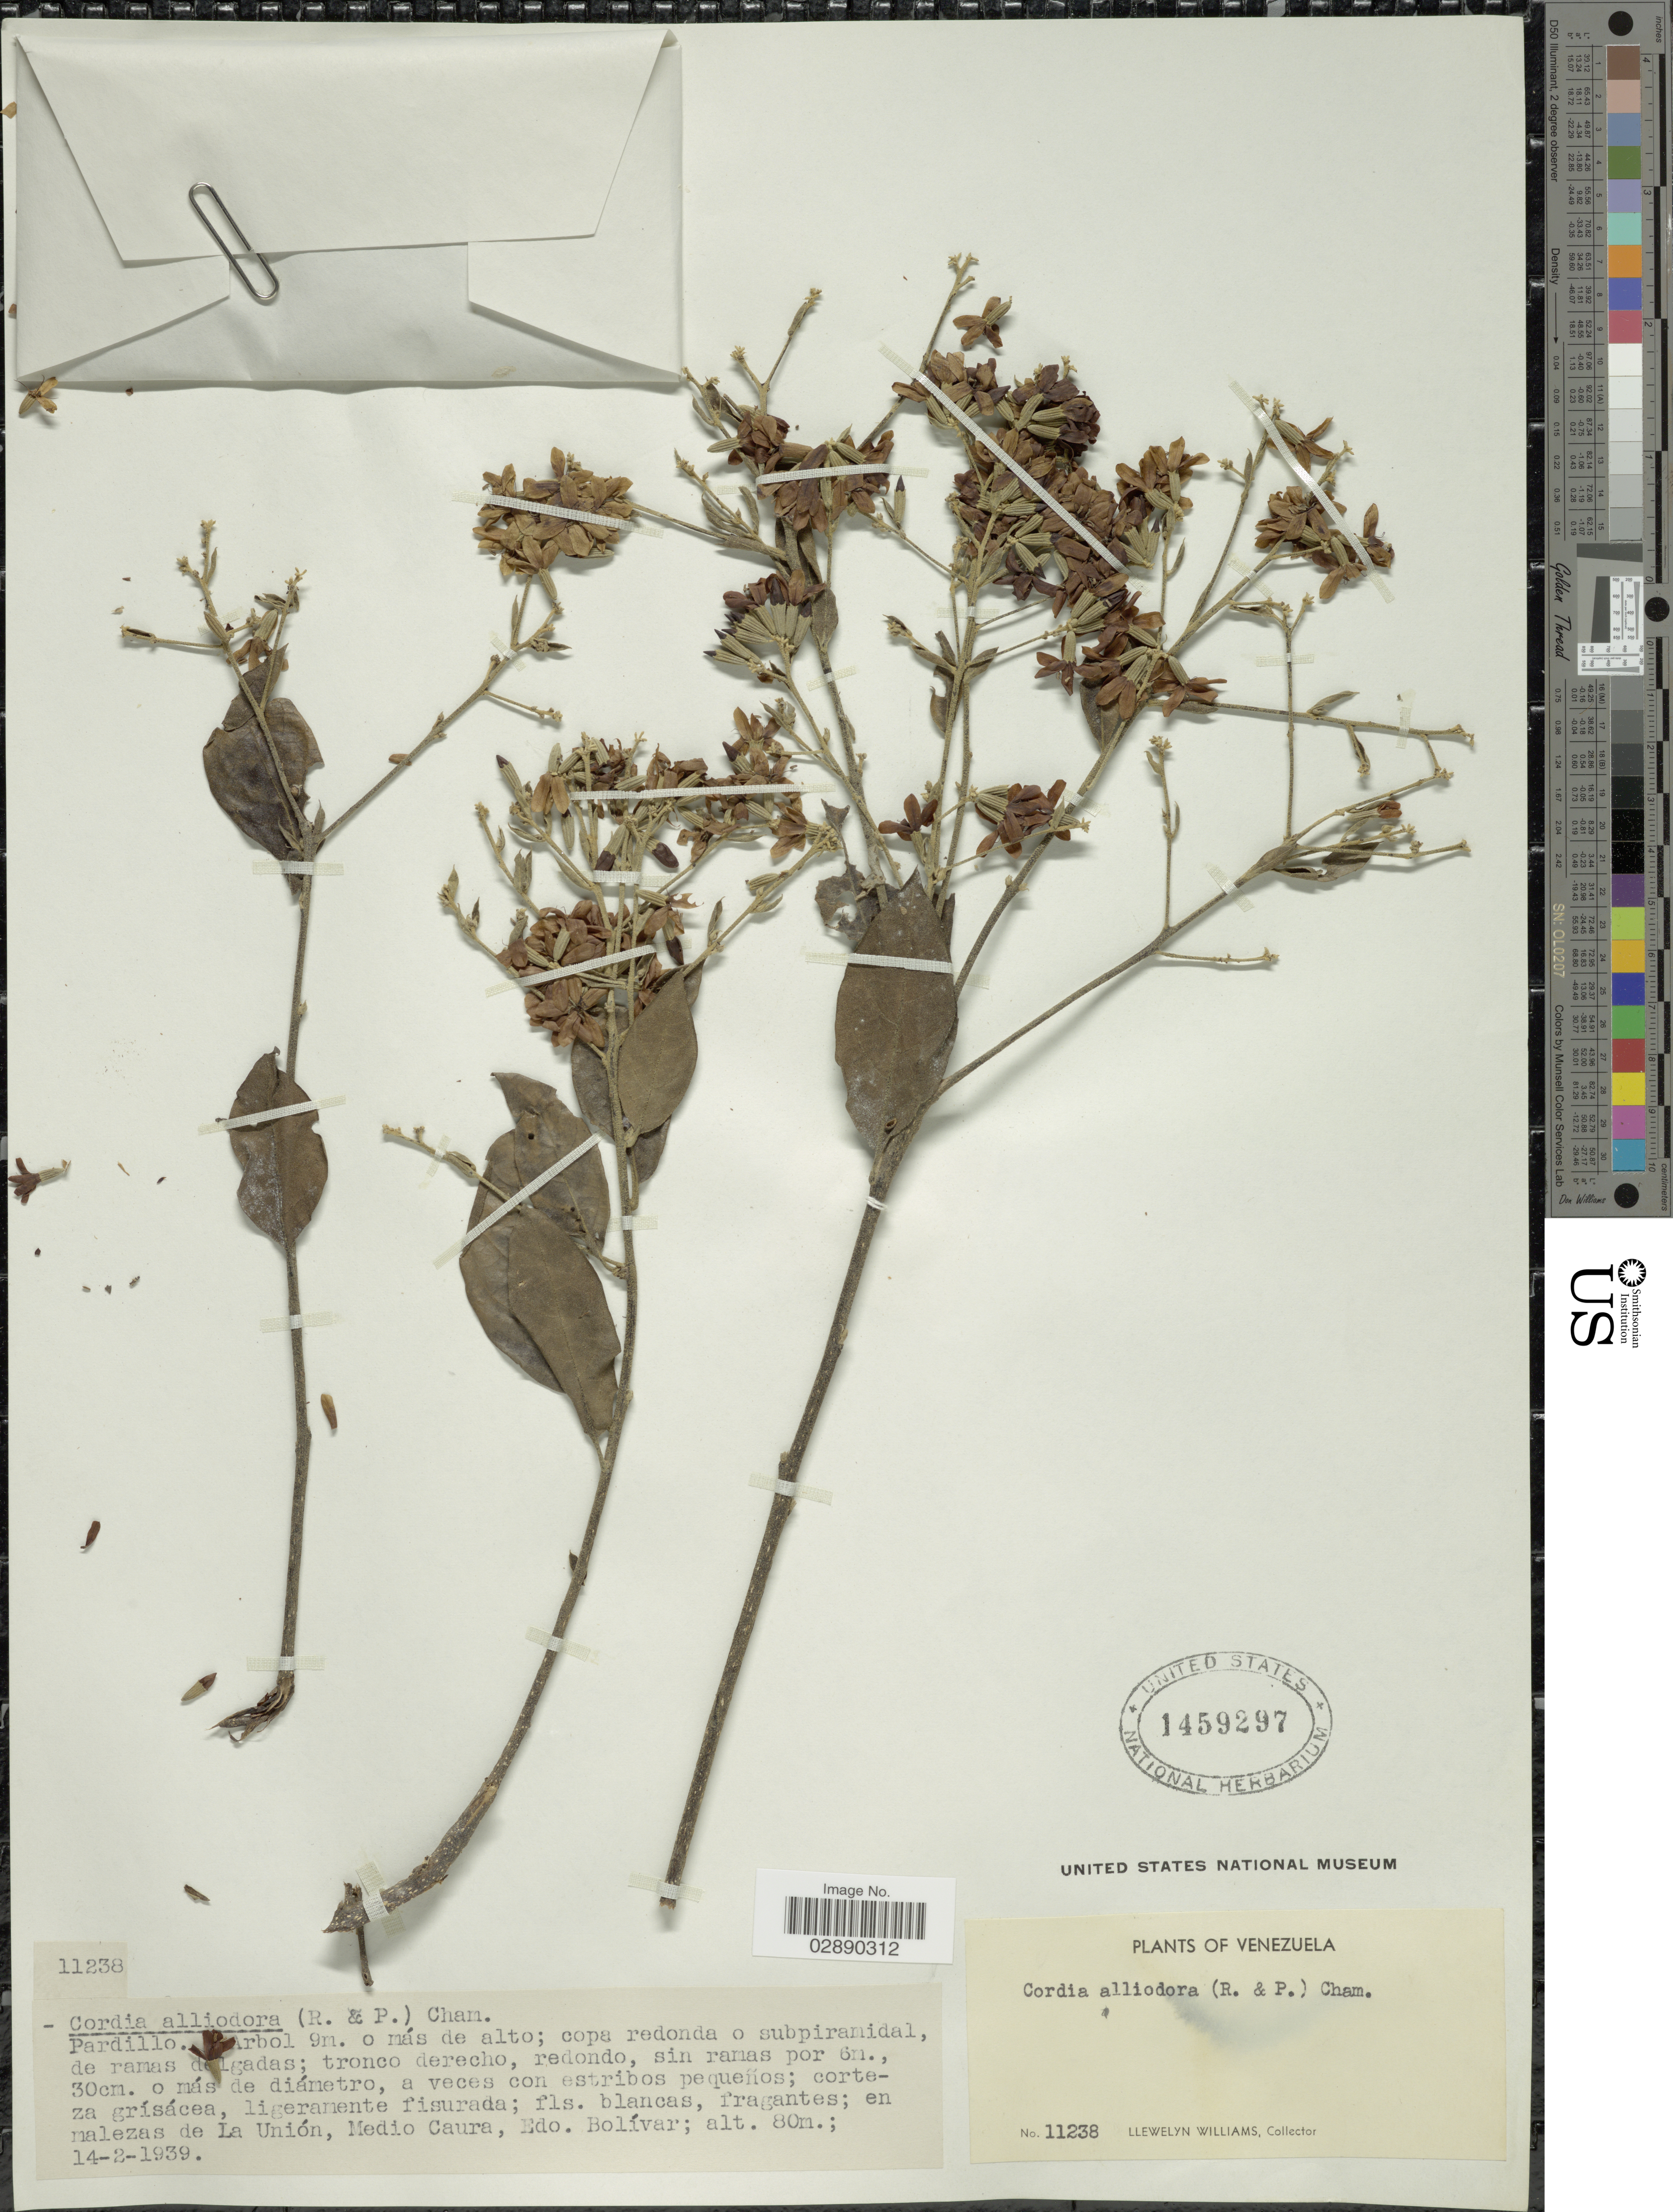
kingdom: Plantae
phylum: Tracheophyta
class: Magnoliopsida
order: Boraginales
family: Cordiaceae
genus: Cordia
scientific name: Cordia alliodora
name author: (Ruiz & Pav.) Oken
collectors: Ll. Williams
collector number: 11238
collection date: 1939-02-14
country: Venezuela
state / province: Bolivar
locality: En malezas de La Unión, Medio Caura, Edo. Bolívar.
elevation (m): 80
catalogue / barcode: US 1459297